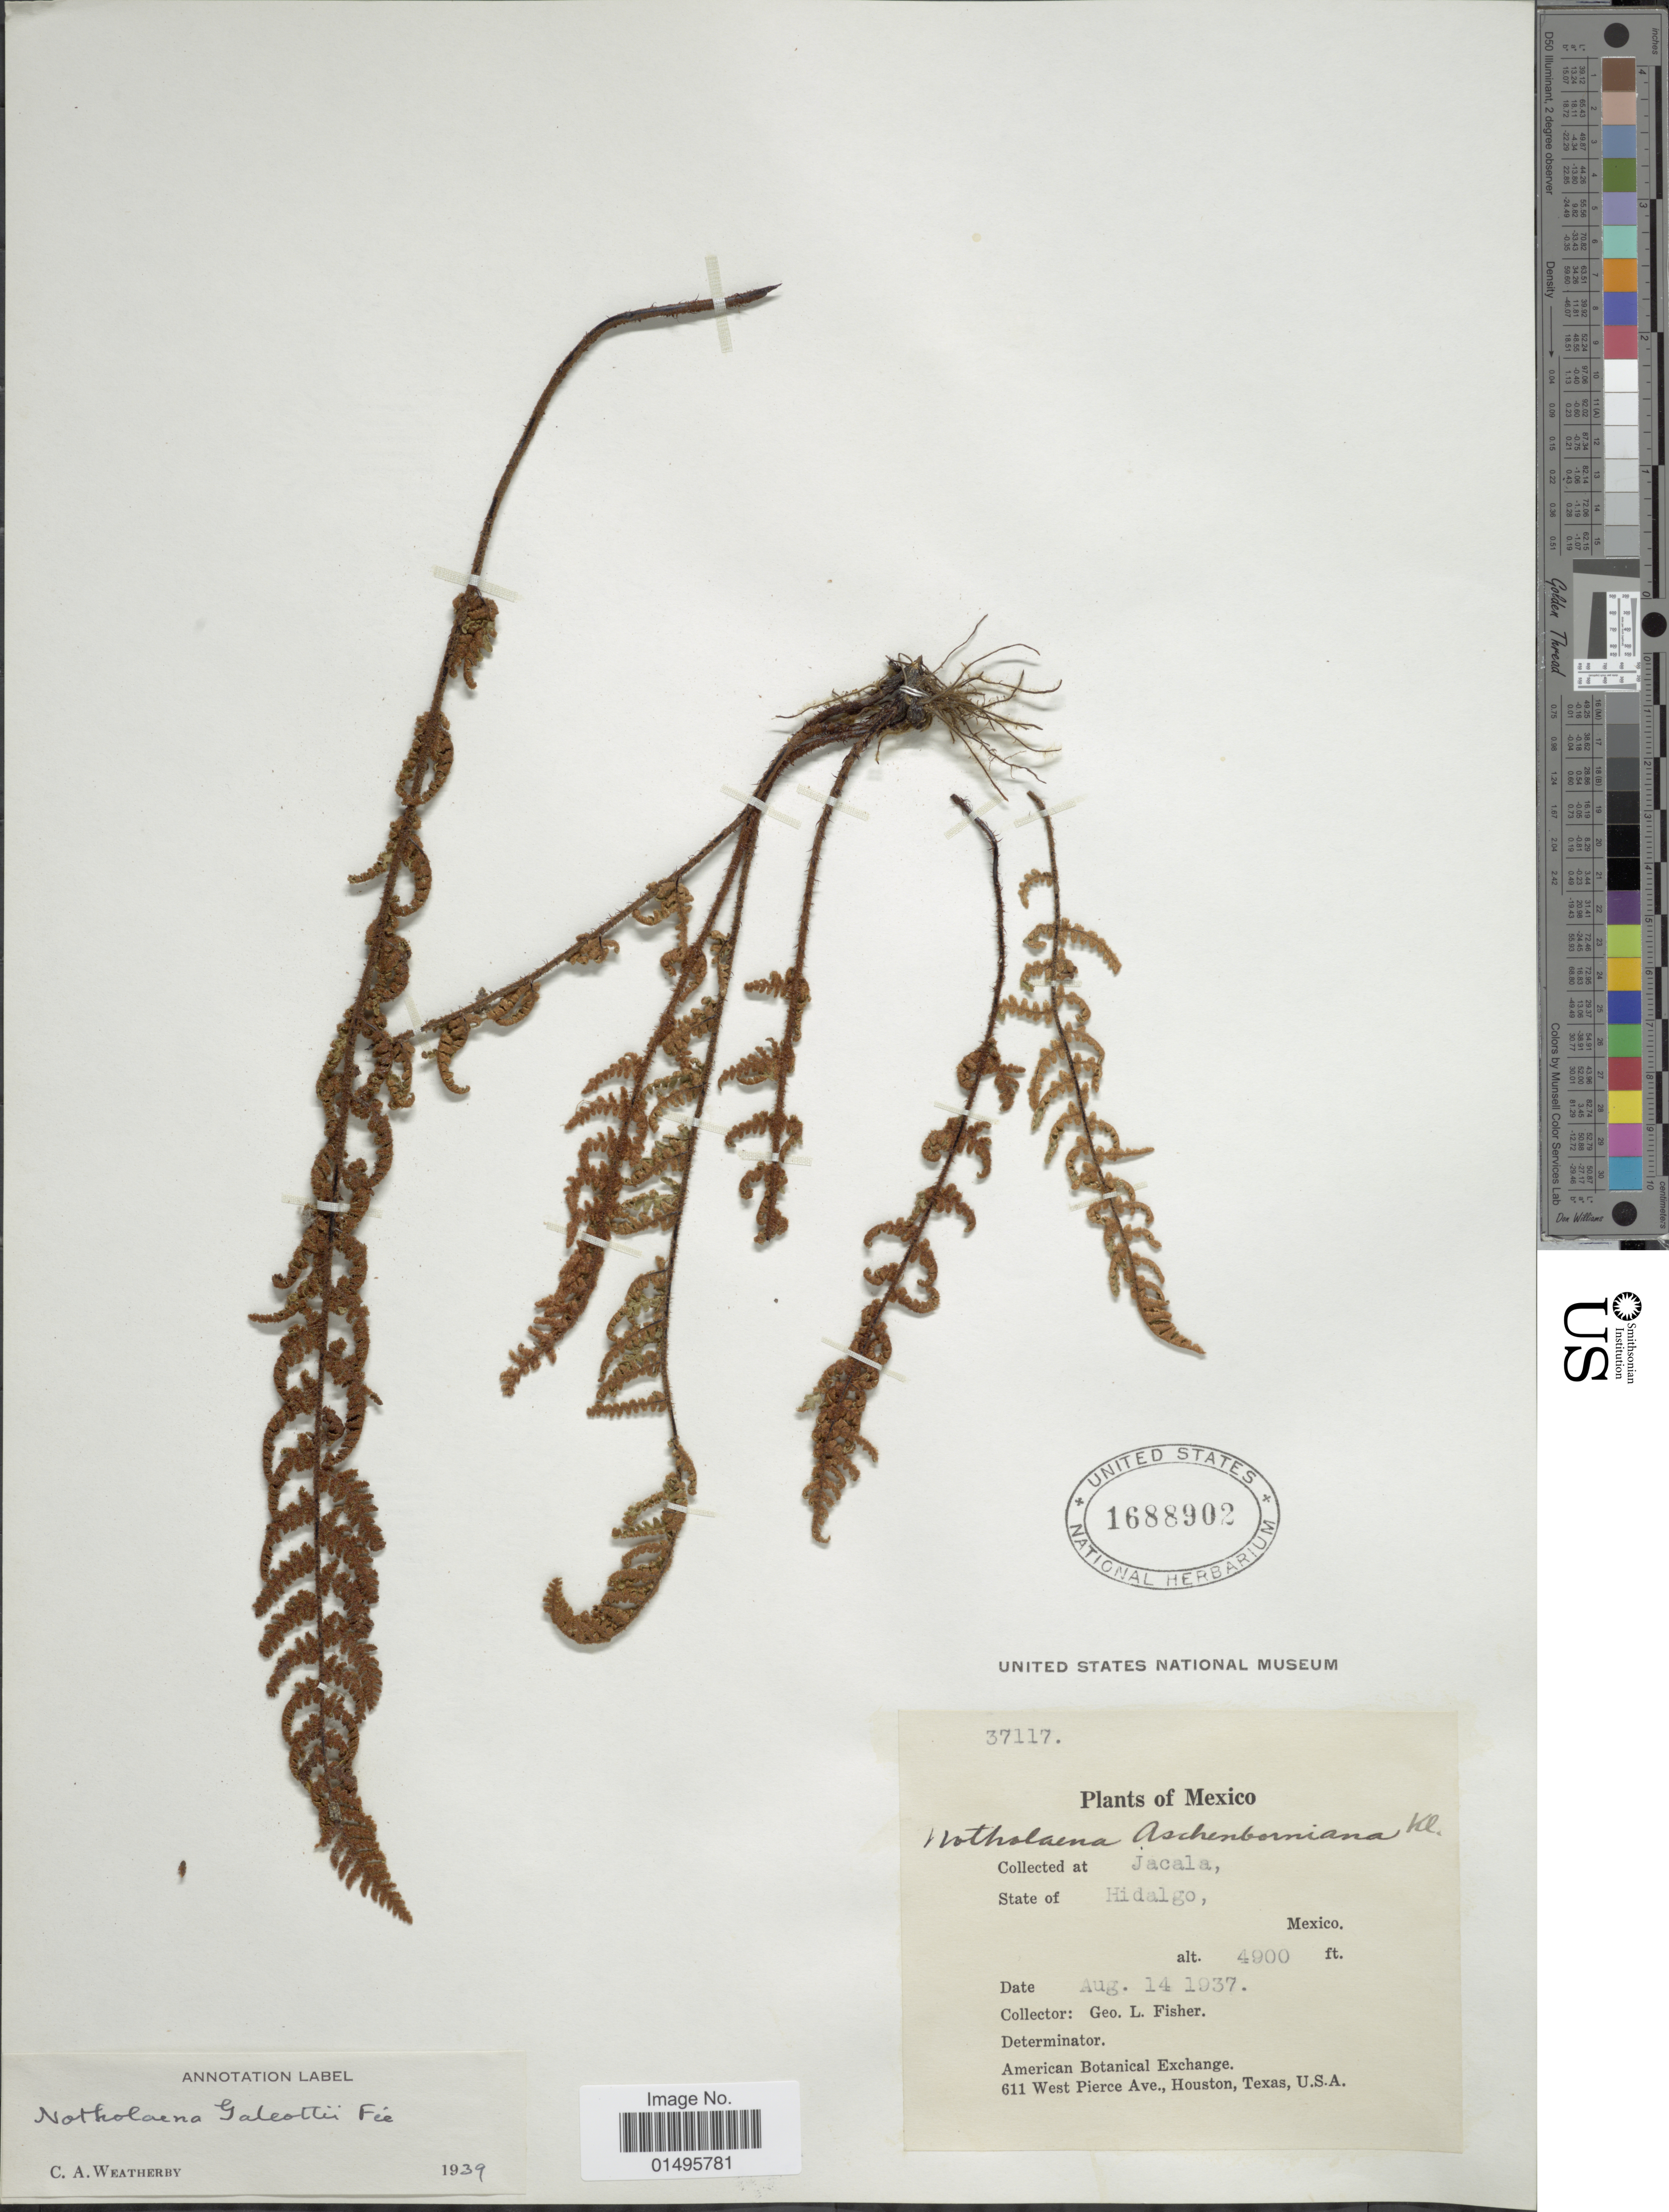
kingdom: Plantae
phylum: Tracheophyta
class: Polypodiopsida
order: Polypodiales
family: Pteridaceae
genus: Notholaena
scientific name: Notholaena galeottii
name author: Fée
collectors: G. L. Fisher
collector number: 37117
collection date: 1937-08-14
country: Mexico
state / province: Hidalgo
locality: Jacala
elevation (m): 1494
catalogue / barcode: US 1688902